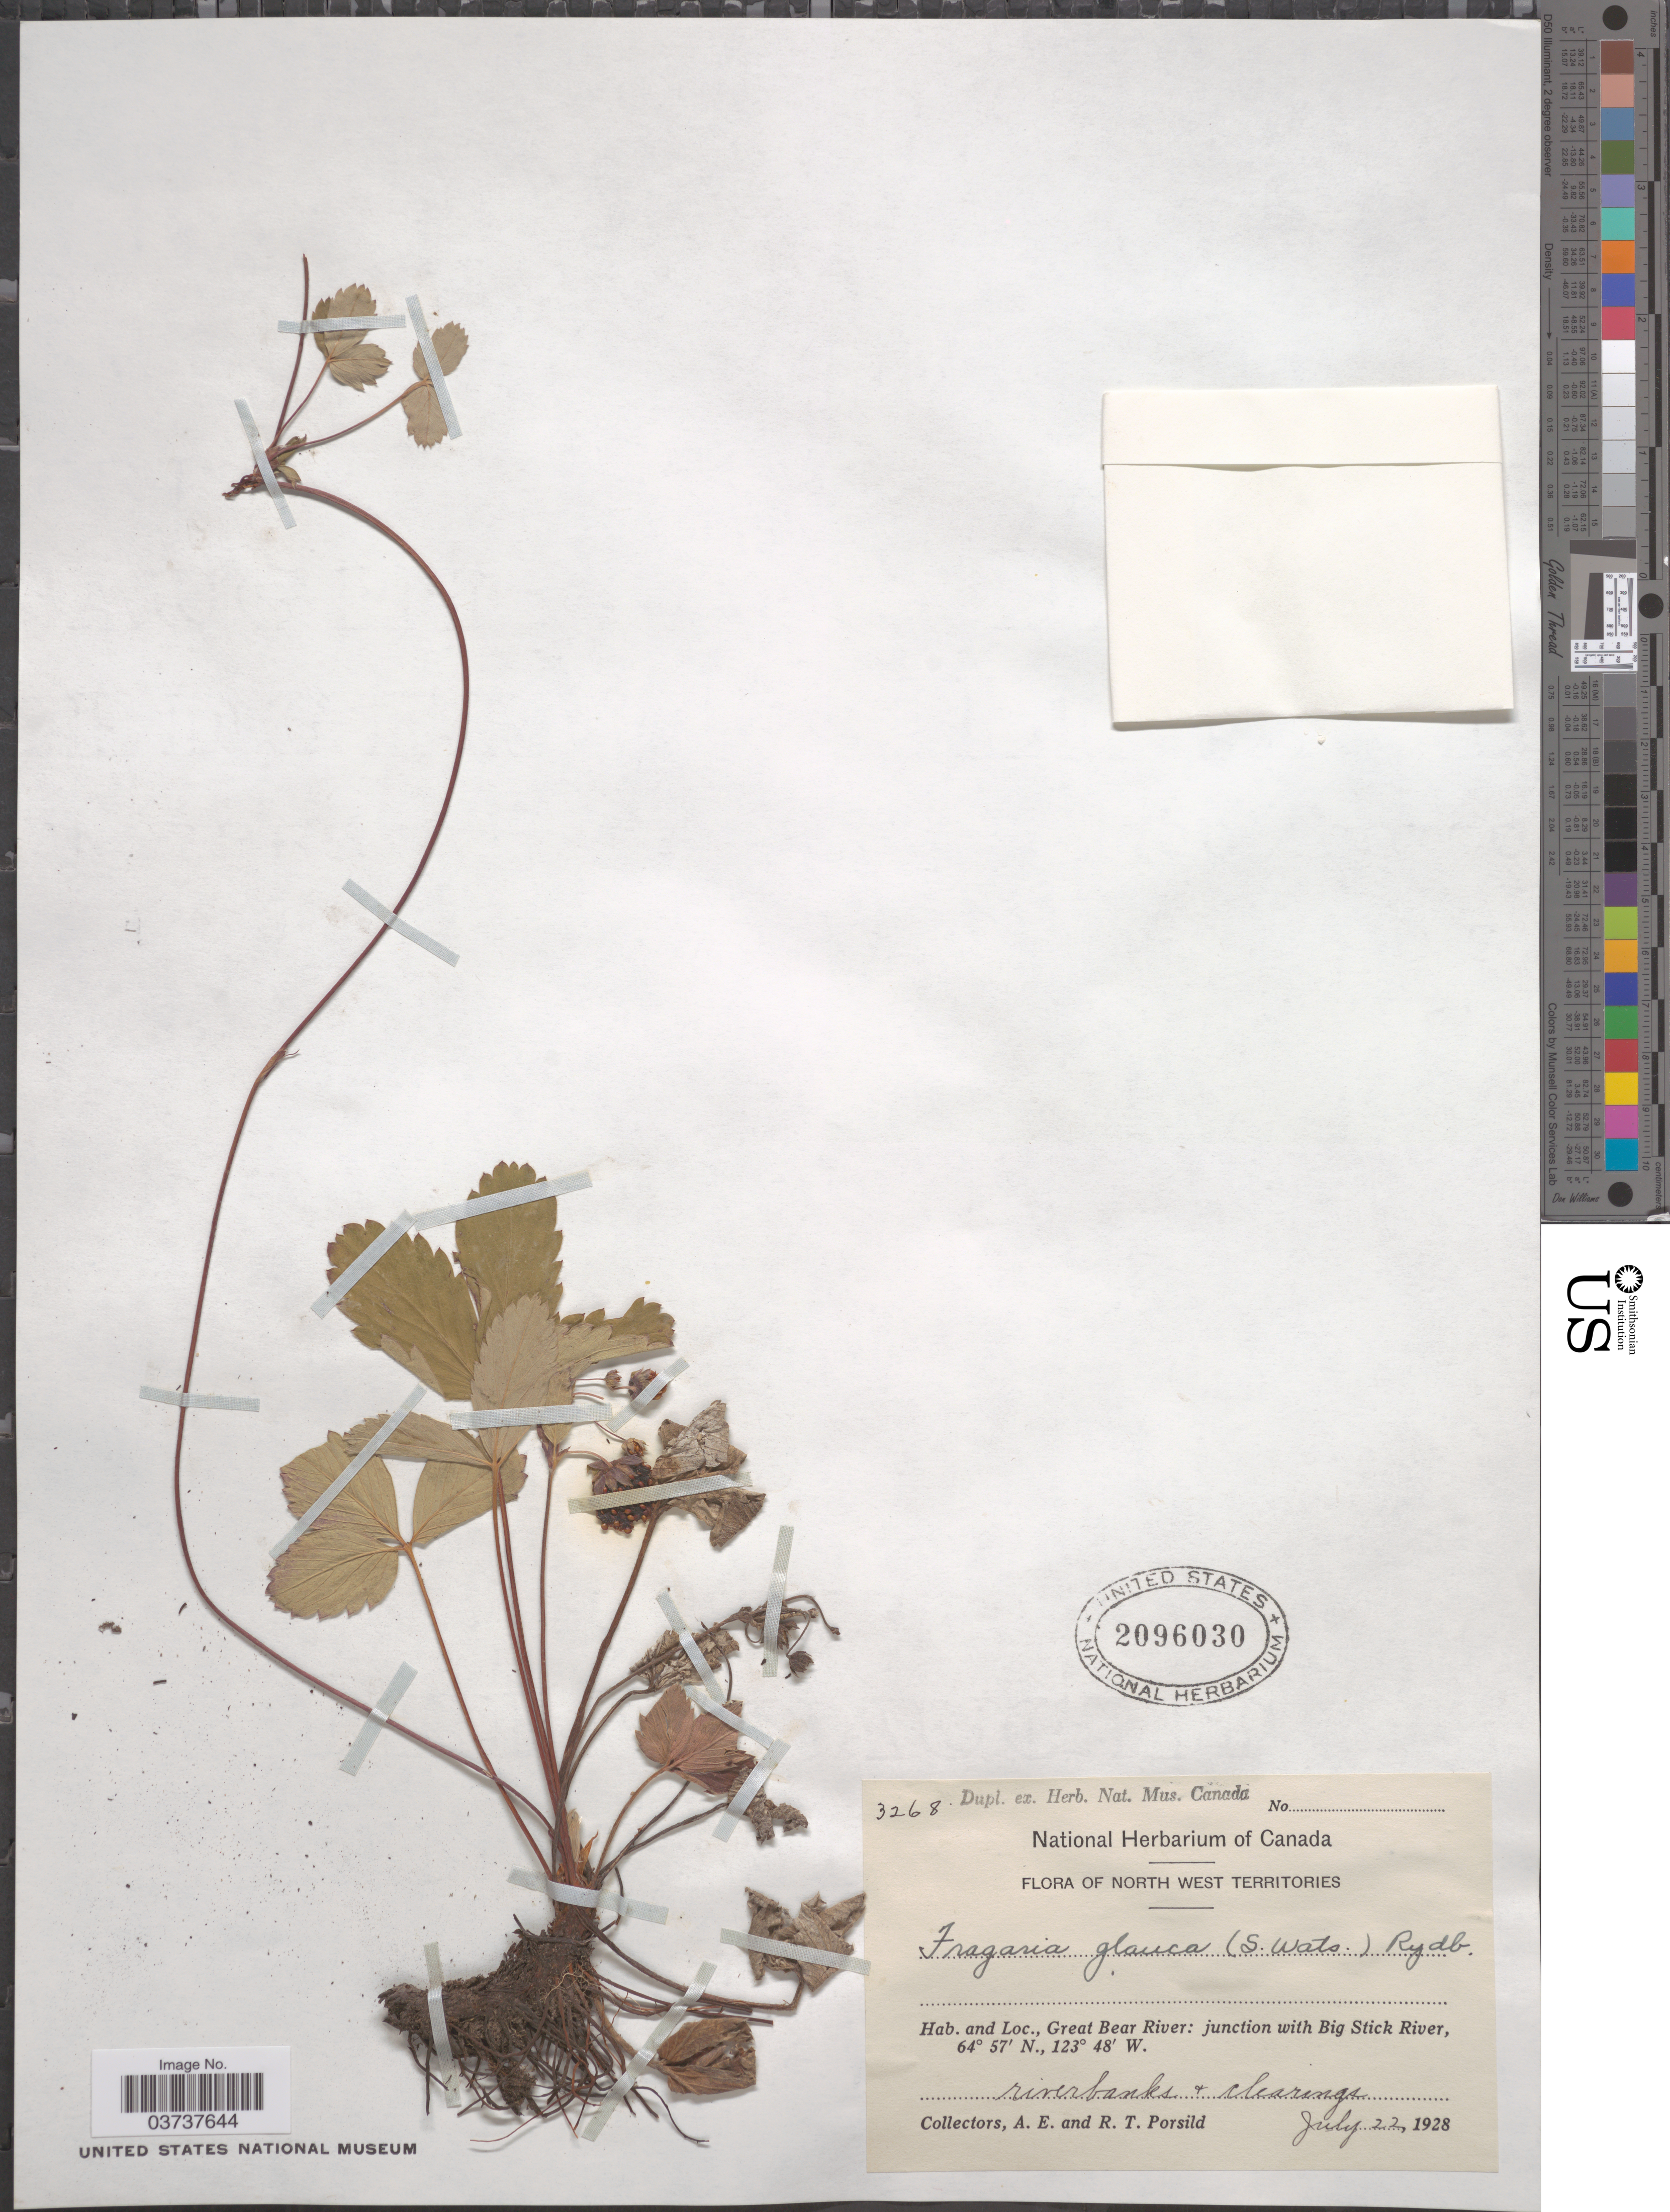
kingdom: Plantae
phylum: Tracheophyta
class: Magnoliopsida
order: Rosales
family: Rosaceae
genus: Fragaria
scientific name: Fragaria virginiana subsp. glauca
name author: (S. Watson) Staudt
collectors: A. E. Porsild & R. T. Porsild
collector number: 3268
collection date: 1928-07-22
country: Canada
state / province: Northwest Territories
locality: Great Bear River: junction with Big Stick River.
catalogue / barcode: US 2096030